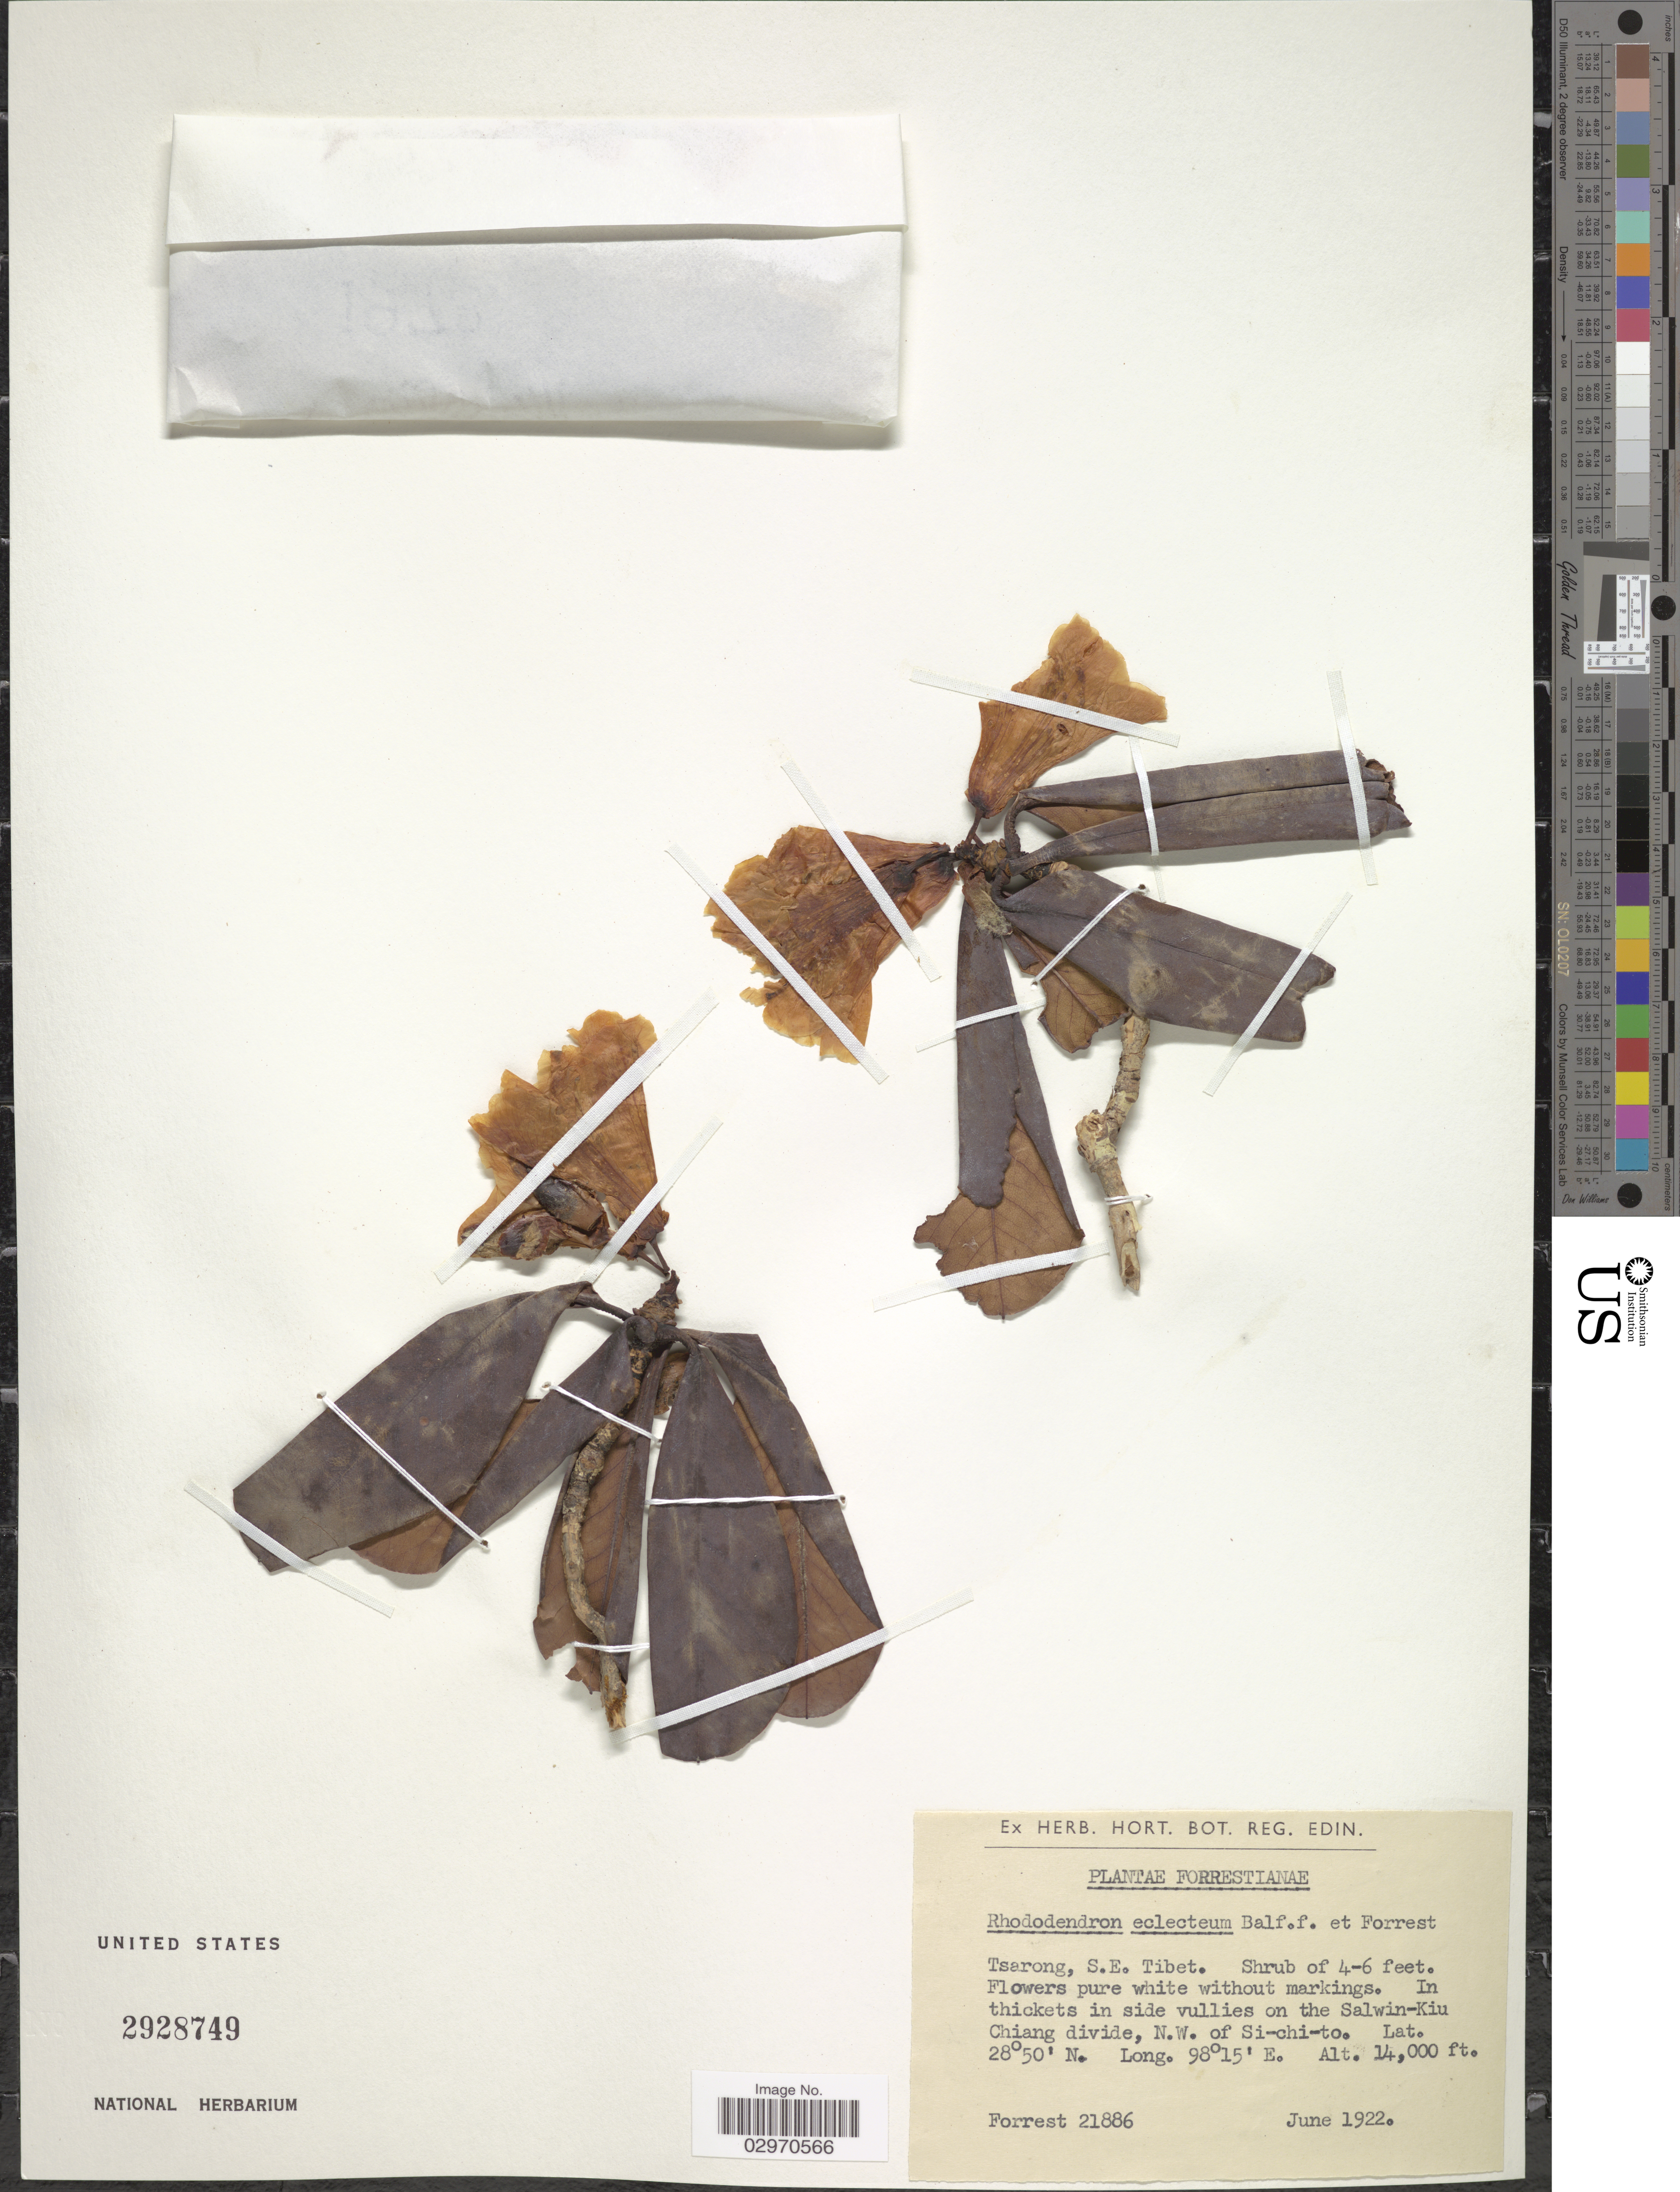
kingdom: Plantae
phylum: Tracheophyta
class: Magnoliopsida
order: Ericales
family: Ericaceae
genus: Rhododendron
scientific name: Rhododendron eclecteum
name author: Balf. f. & Forrest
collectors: -. Forrest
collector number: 21886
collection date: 1922-06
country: China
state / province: Xizang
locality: Tsarong, S.E. Tibet. On the Salwin-Kiu Chiang divide, N.W. of Si-chi-to.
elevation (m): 4267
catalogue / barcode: US 2928749